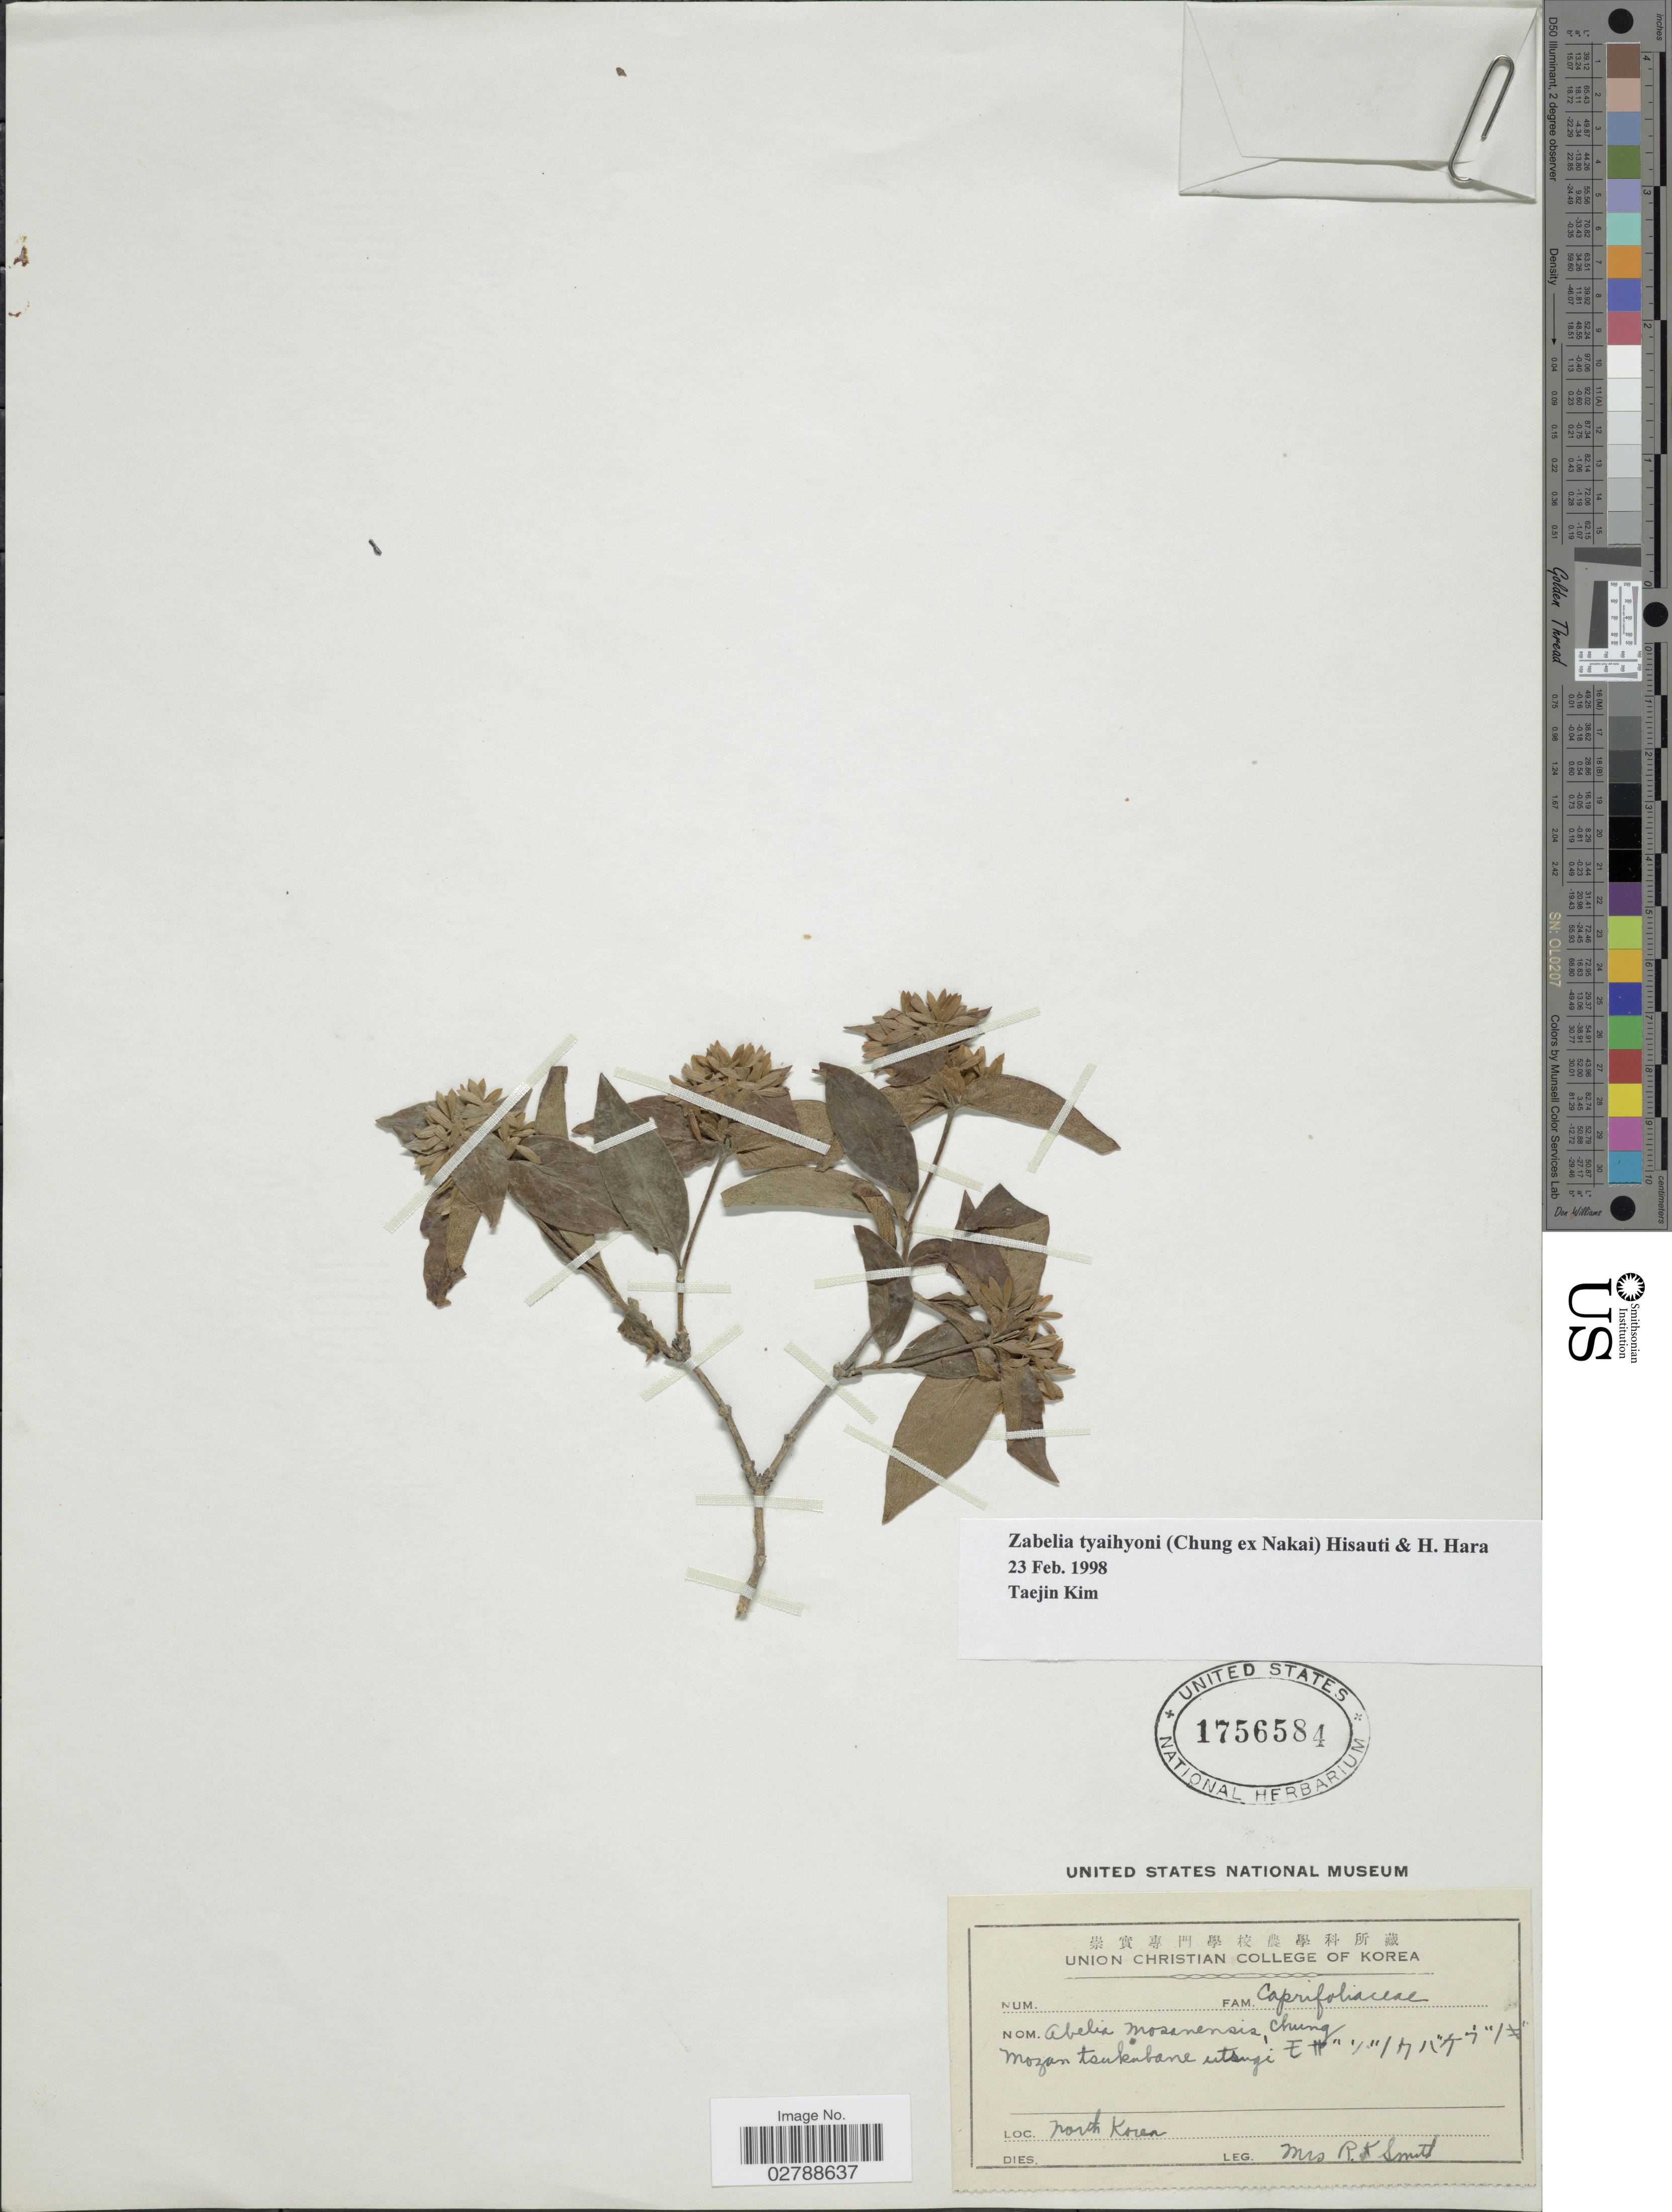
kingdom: Plantae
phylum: Tracheophyta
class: Magnoliopsida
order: Dipsacales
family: Caprifoliaceae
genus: Zabelia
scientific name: Zabelia tyaihyonii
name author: Hisauti & H. Hara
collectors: Mrs. R. K. Smith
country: North Korea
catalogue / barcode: US 1756584